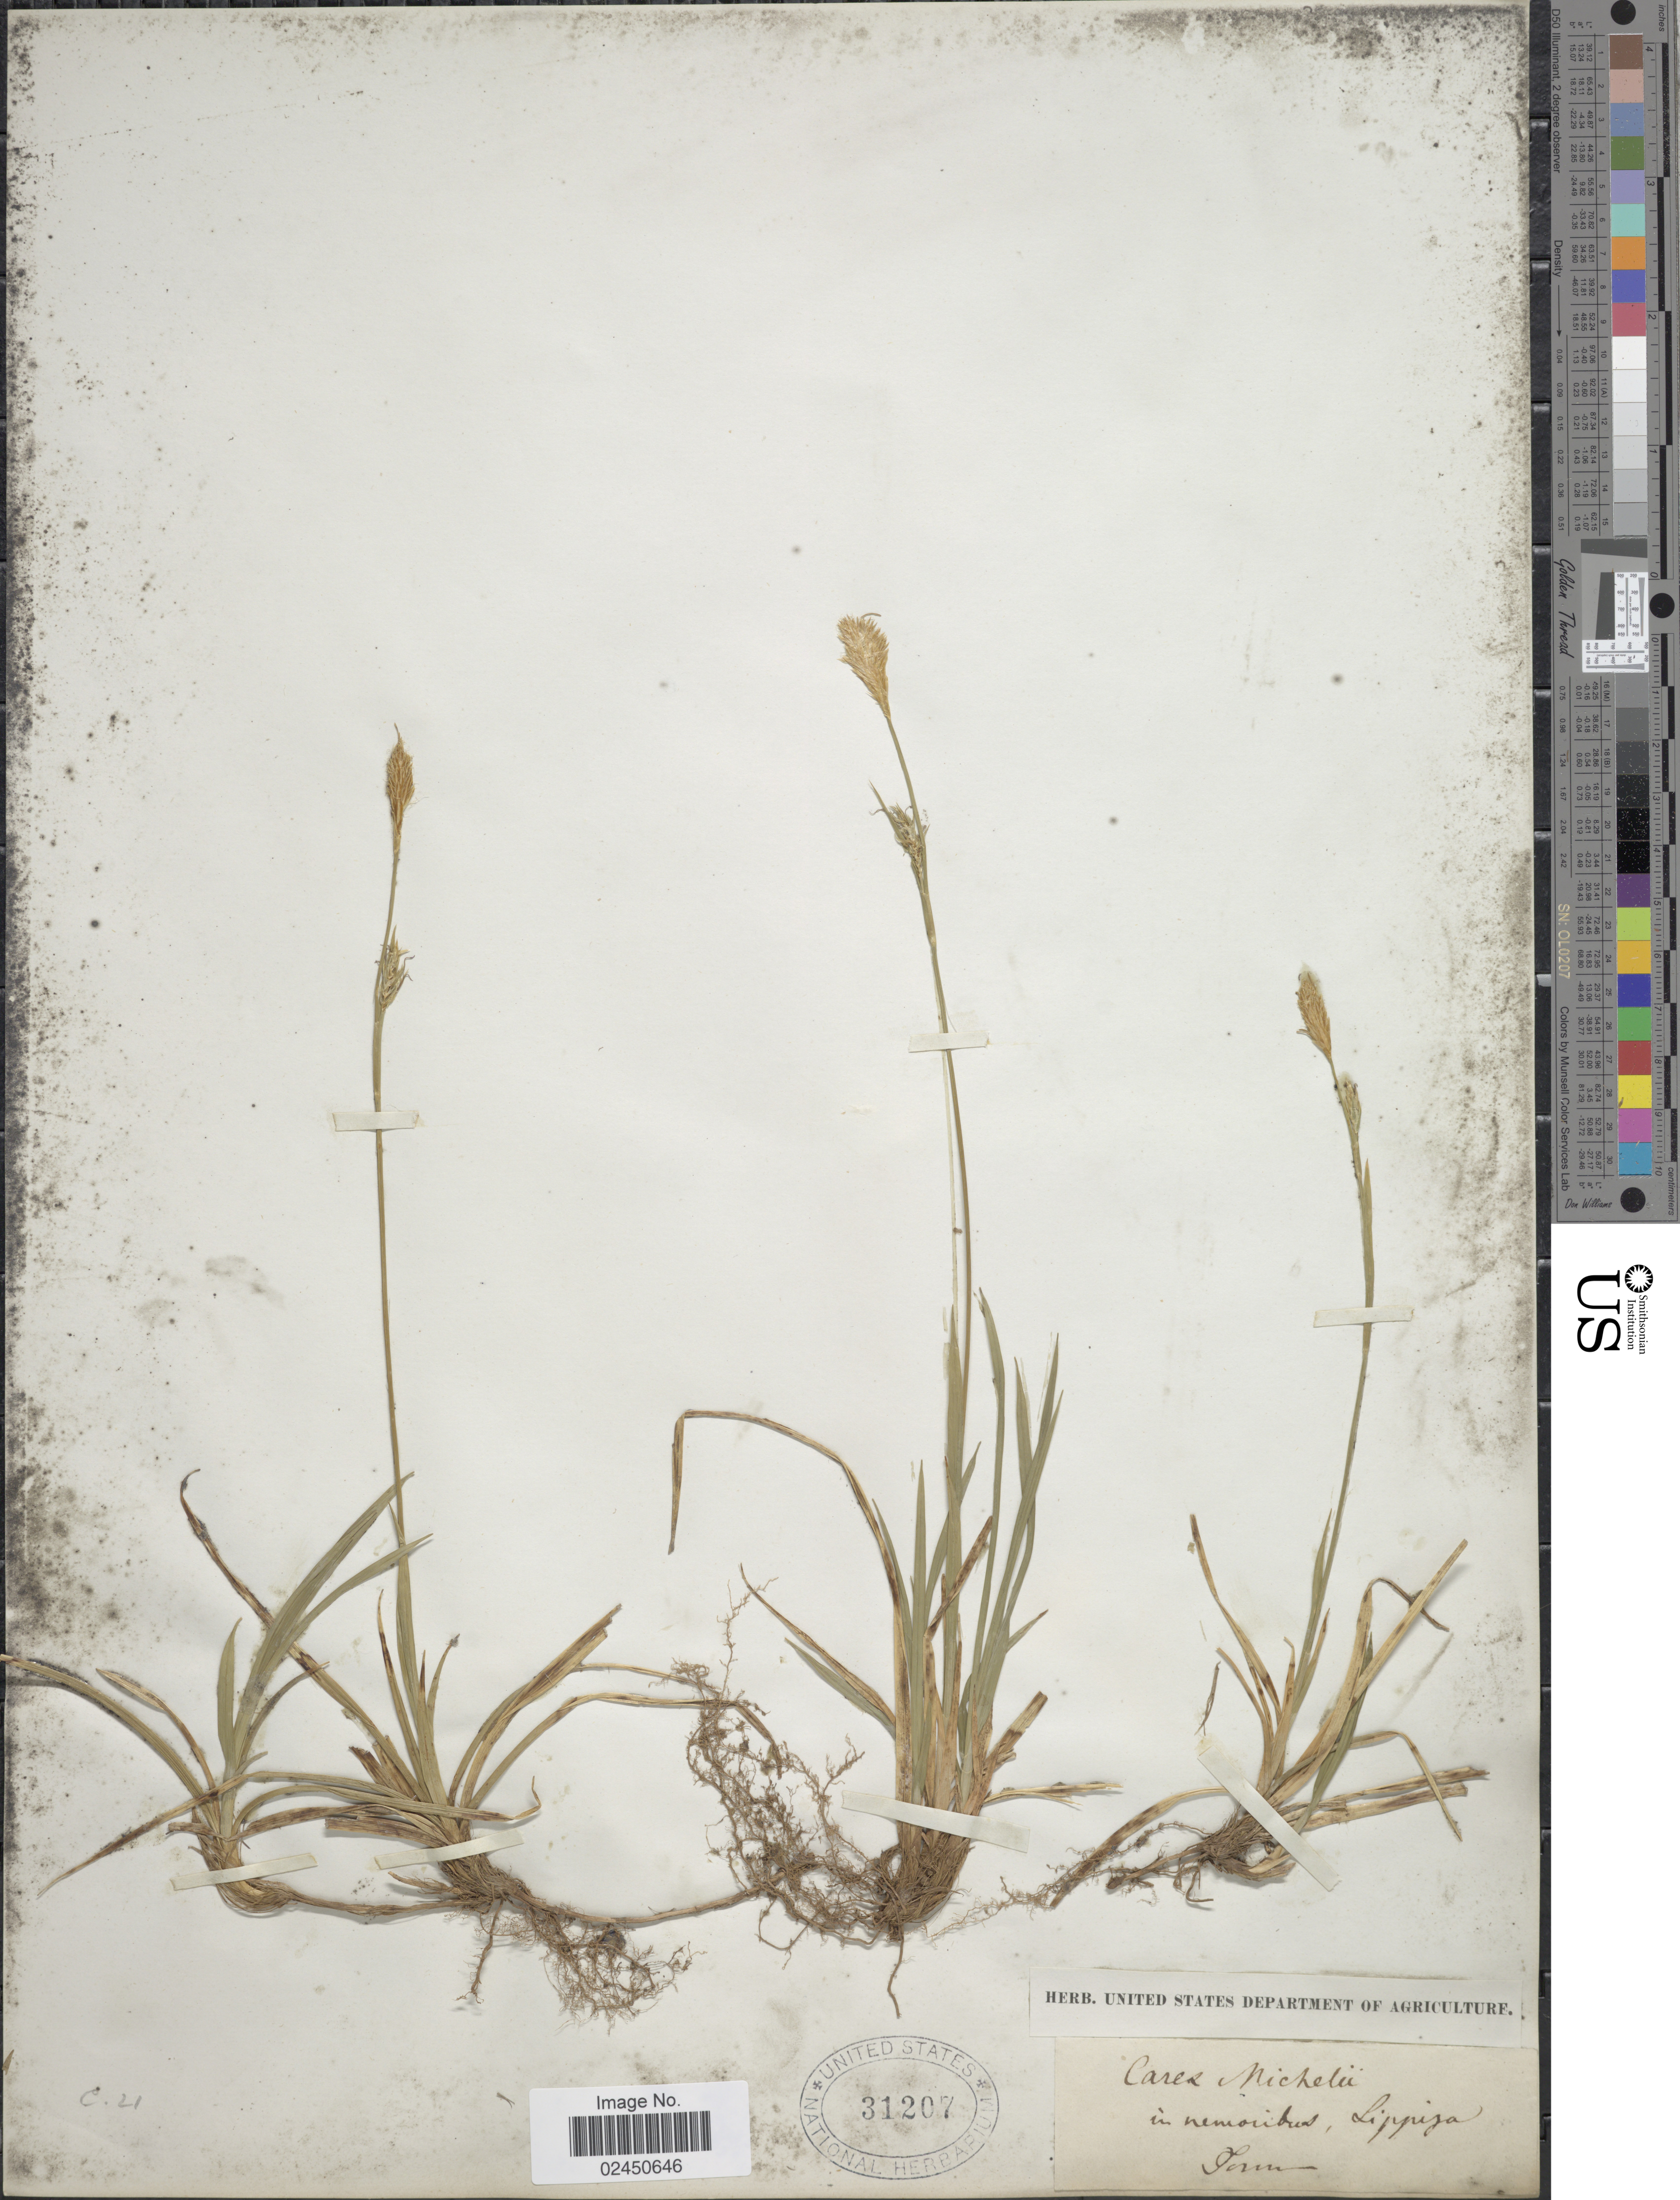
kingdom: Plantae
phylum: Tracheophyta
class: Liliopsida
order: Poales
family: Cyperaceae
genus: Carex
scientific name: Carex michelii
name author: Host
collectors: -. Torm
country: Slovenia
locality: In nemoribus, Lippiza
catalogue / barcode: US 31207